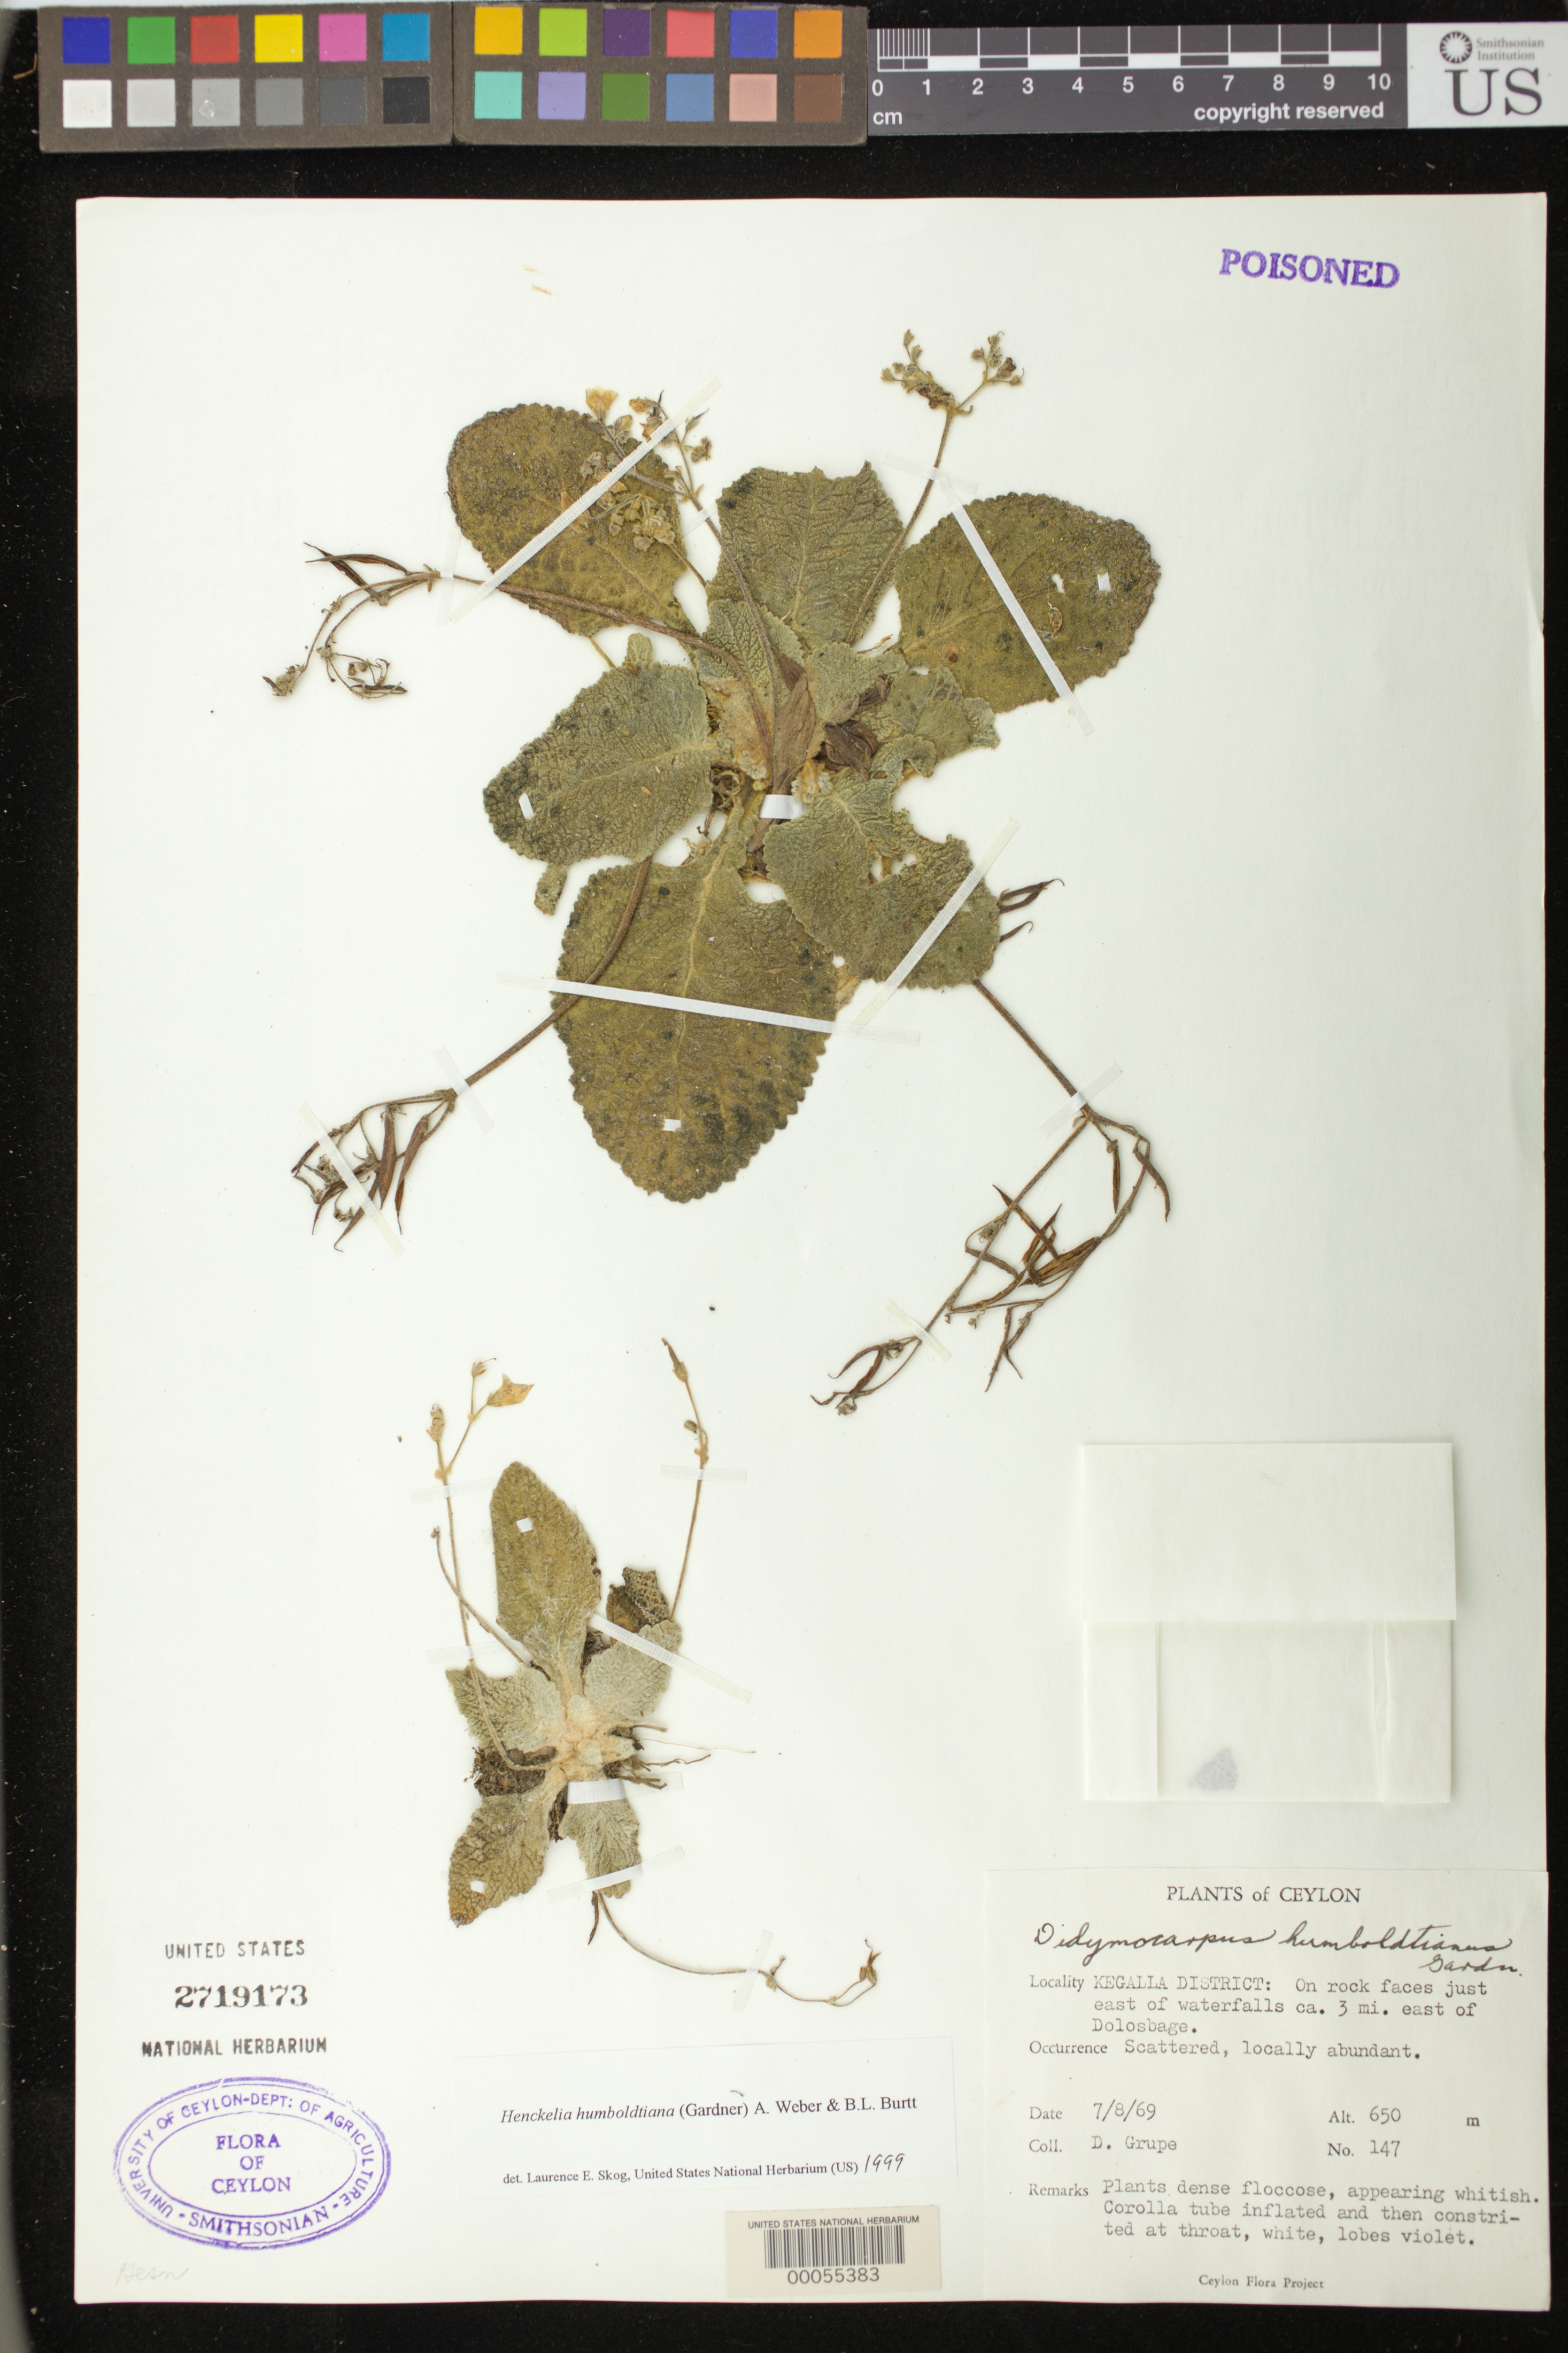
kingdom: Plantae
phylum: Tracheophyta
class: Magnoliopsida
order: Lamiales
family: Gesneriaceae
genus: Henckelia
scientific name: Henckelia humboldtiana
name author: (Gardner) A. Weber & B.L. Burtt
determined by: Skog, Laurence E.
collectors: D. Grupe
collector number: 147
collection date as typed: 07 Aug 1969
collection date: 1969-08-07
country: Sri Lanka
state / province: Central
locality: Kegalla dist., On rock faces just e of waterfalls 3 miles e of dolosbage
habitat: On rock faces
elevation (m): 650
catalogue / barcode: US 2719173